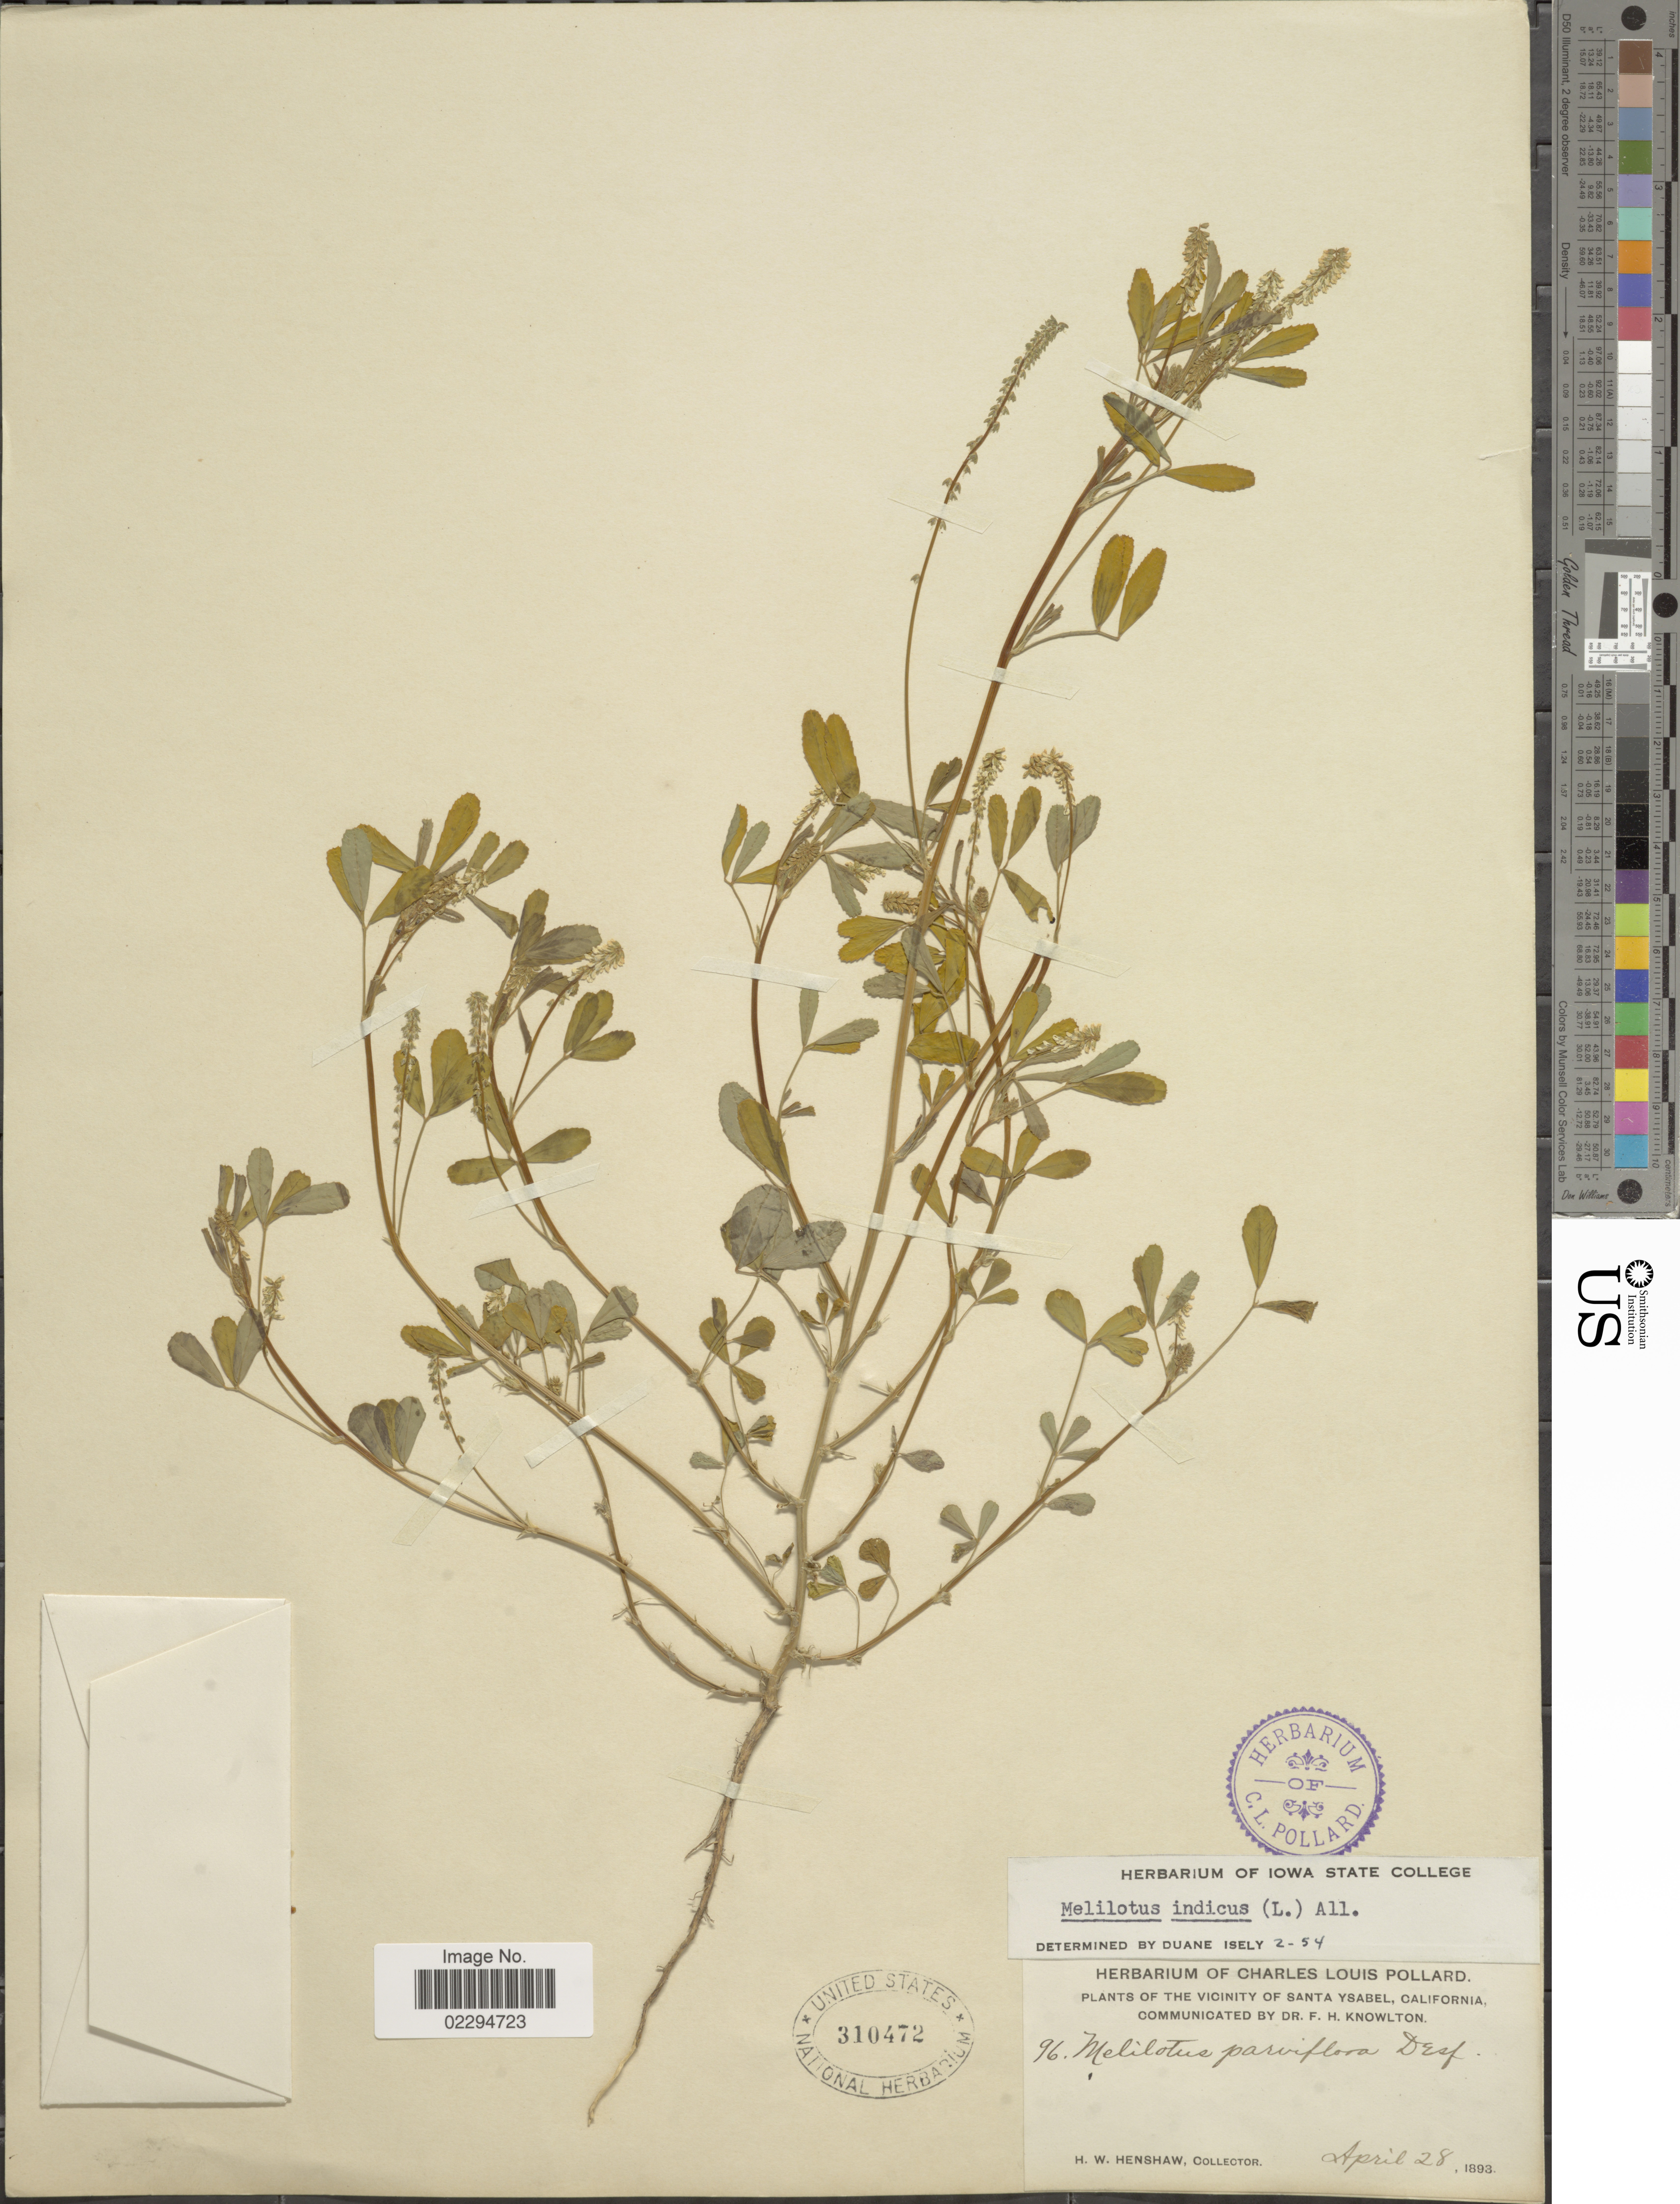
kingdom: Plantae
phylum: Tracheophyta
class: Magnoliopsida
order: Fabales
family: Fabaceae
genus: Melilotus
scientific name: Melilotus indicus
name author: (L.) All.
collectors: H. Henshaw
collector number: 96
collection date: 1893-04-28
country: United States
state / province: California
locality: Vicinity of Santa Ysabel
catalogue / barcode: US 310472